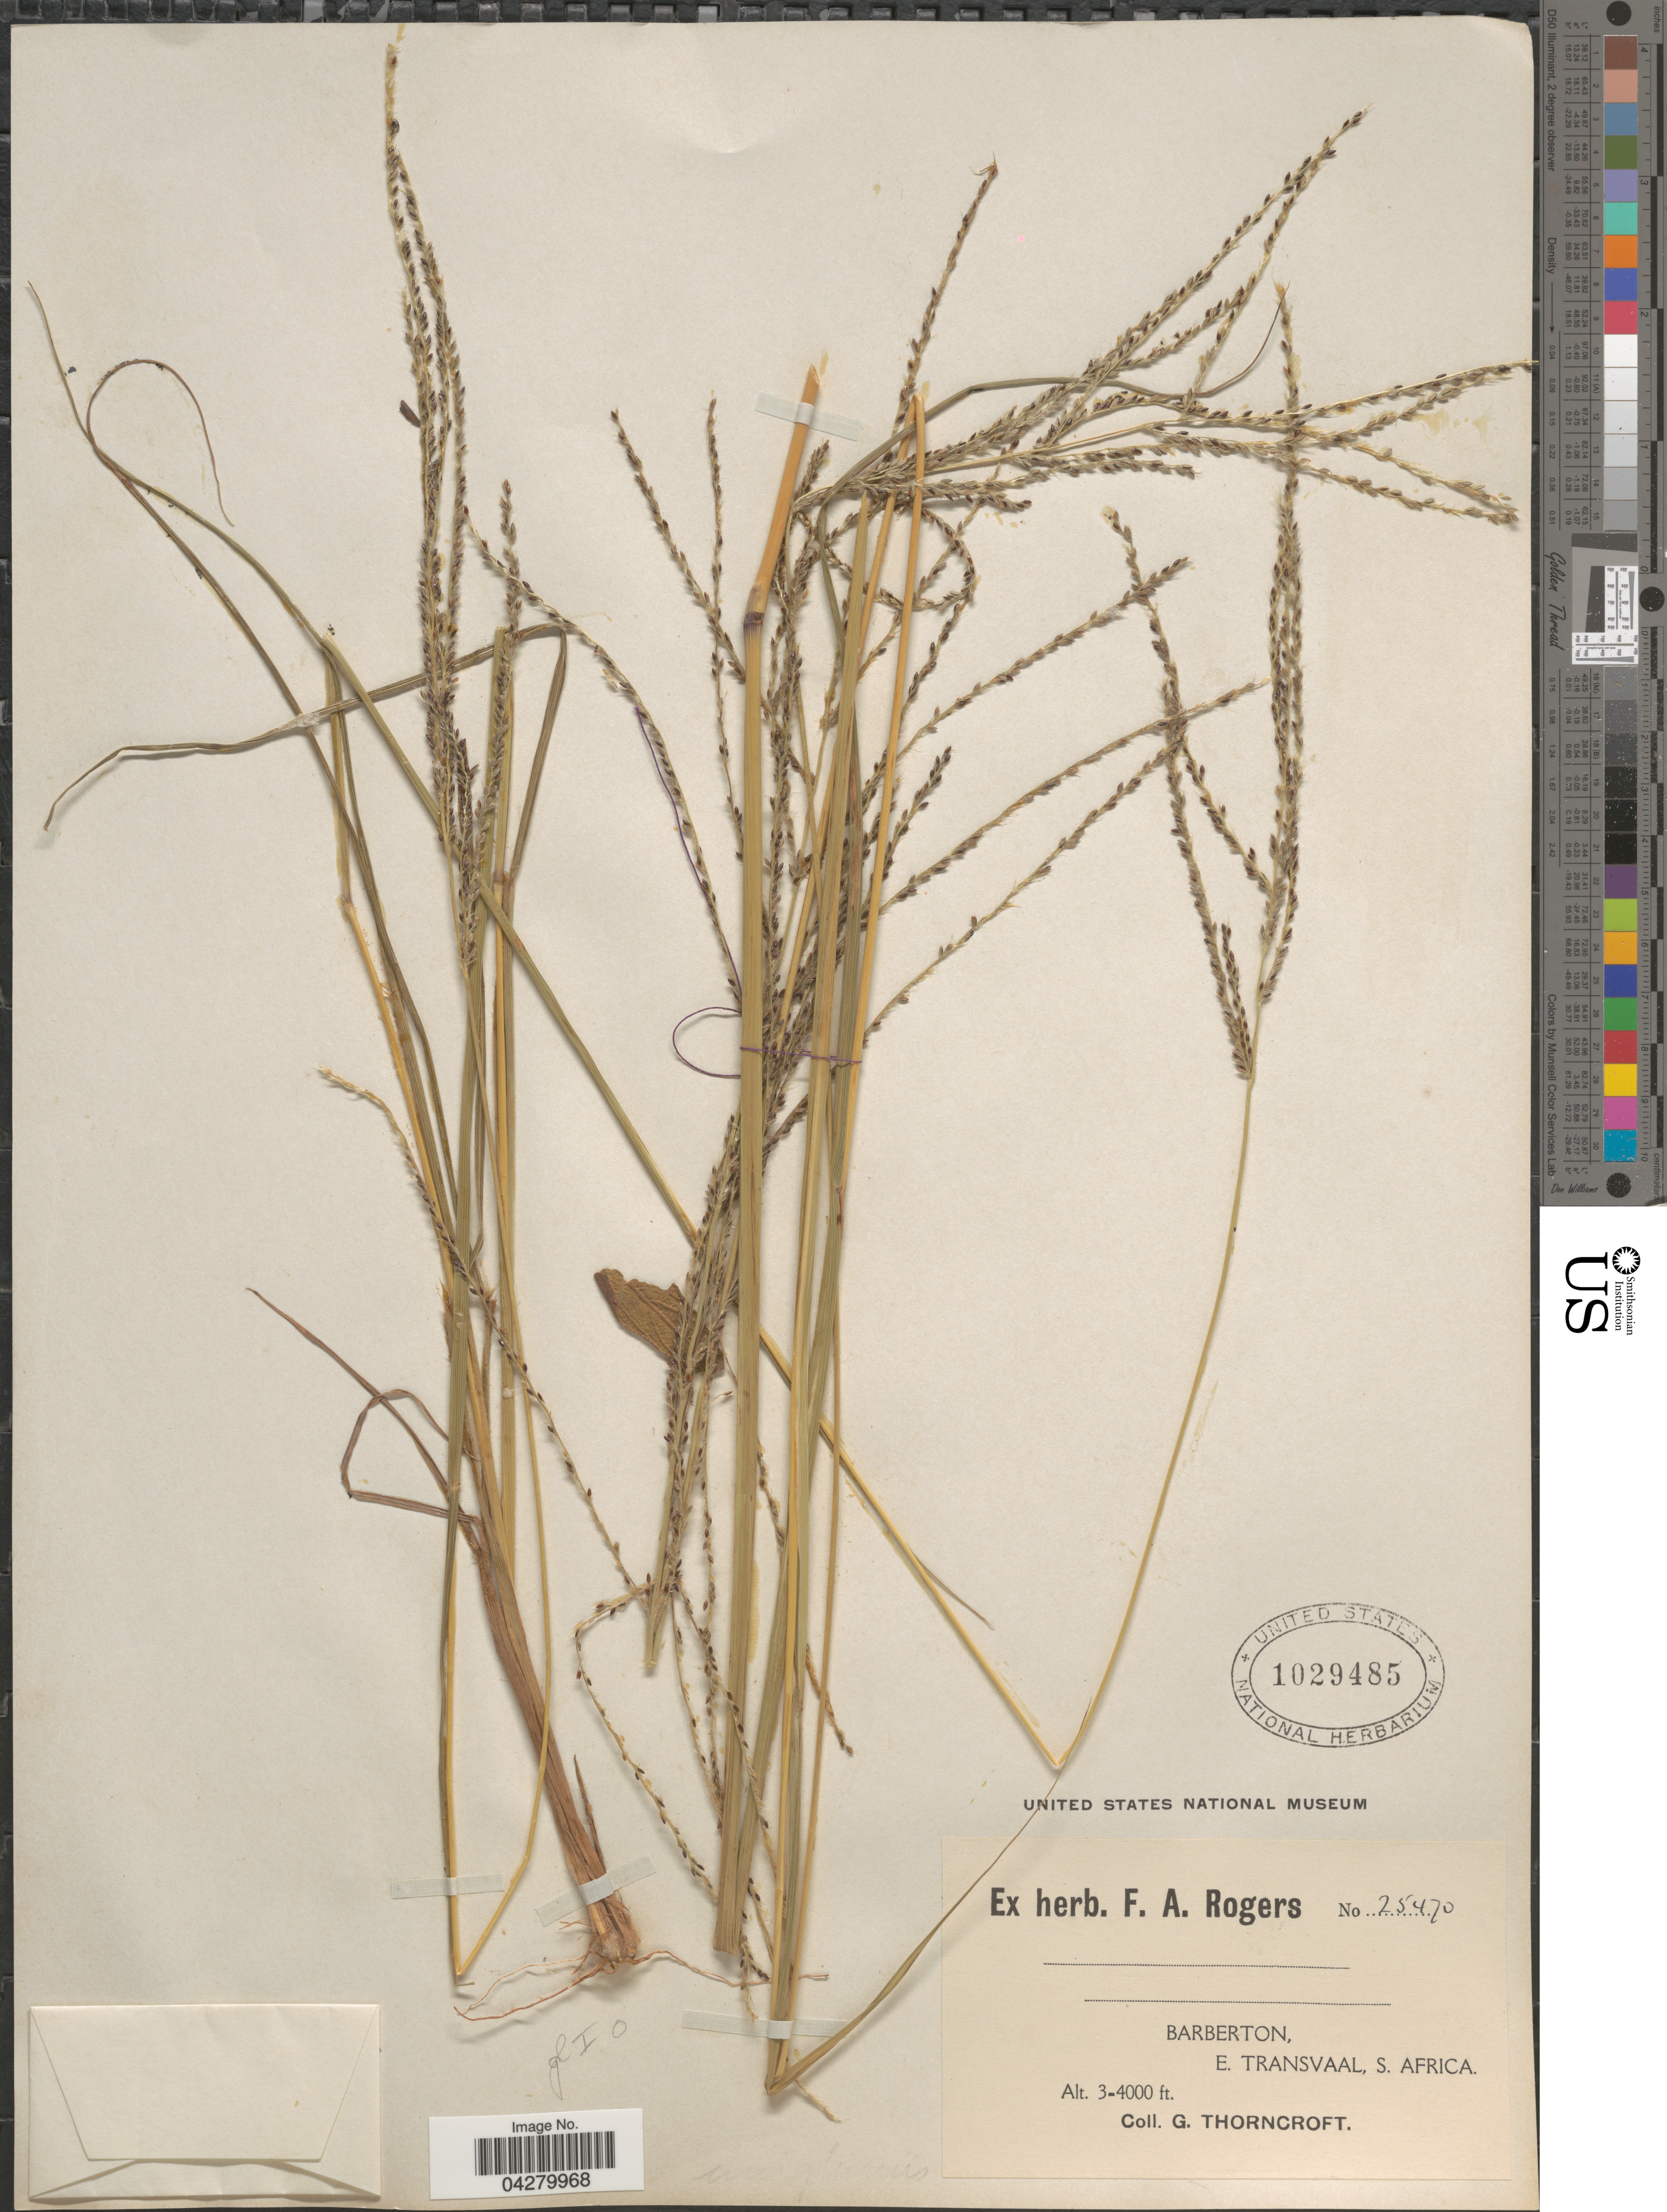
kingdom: Plantae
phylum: Tracheophyta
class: Liliopsida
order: Poales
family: Poaceae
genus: Digitaria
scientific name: Digitaria diagonalis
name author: (Nees) Stapf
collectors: G. Thorncroft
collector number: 25470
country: South Africa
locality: Barberton, E. Transvaal.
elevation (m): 914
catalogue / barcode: US 1029485